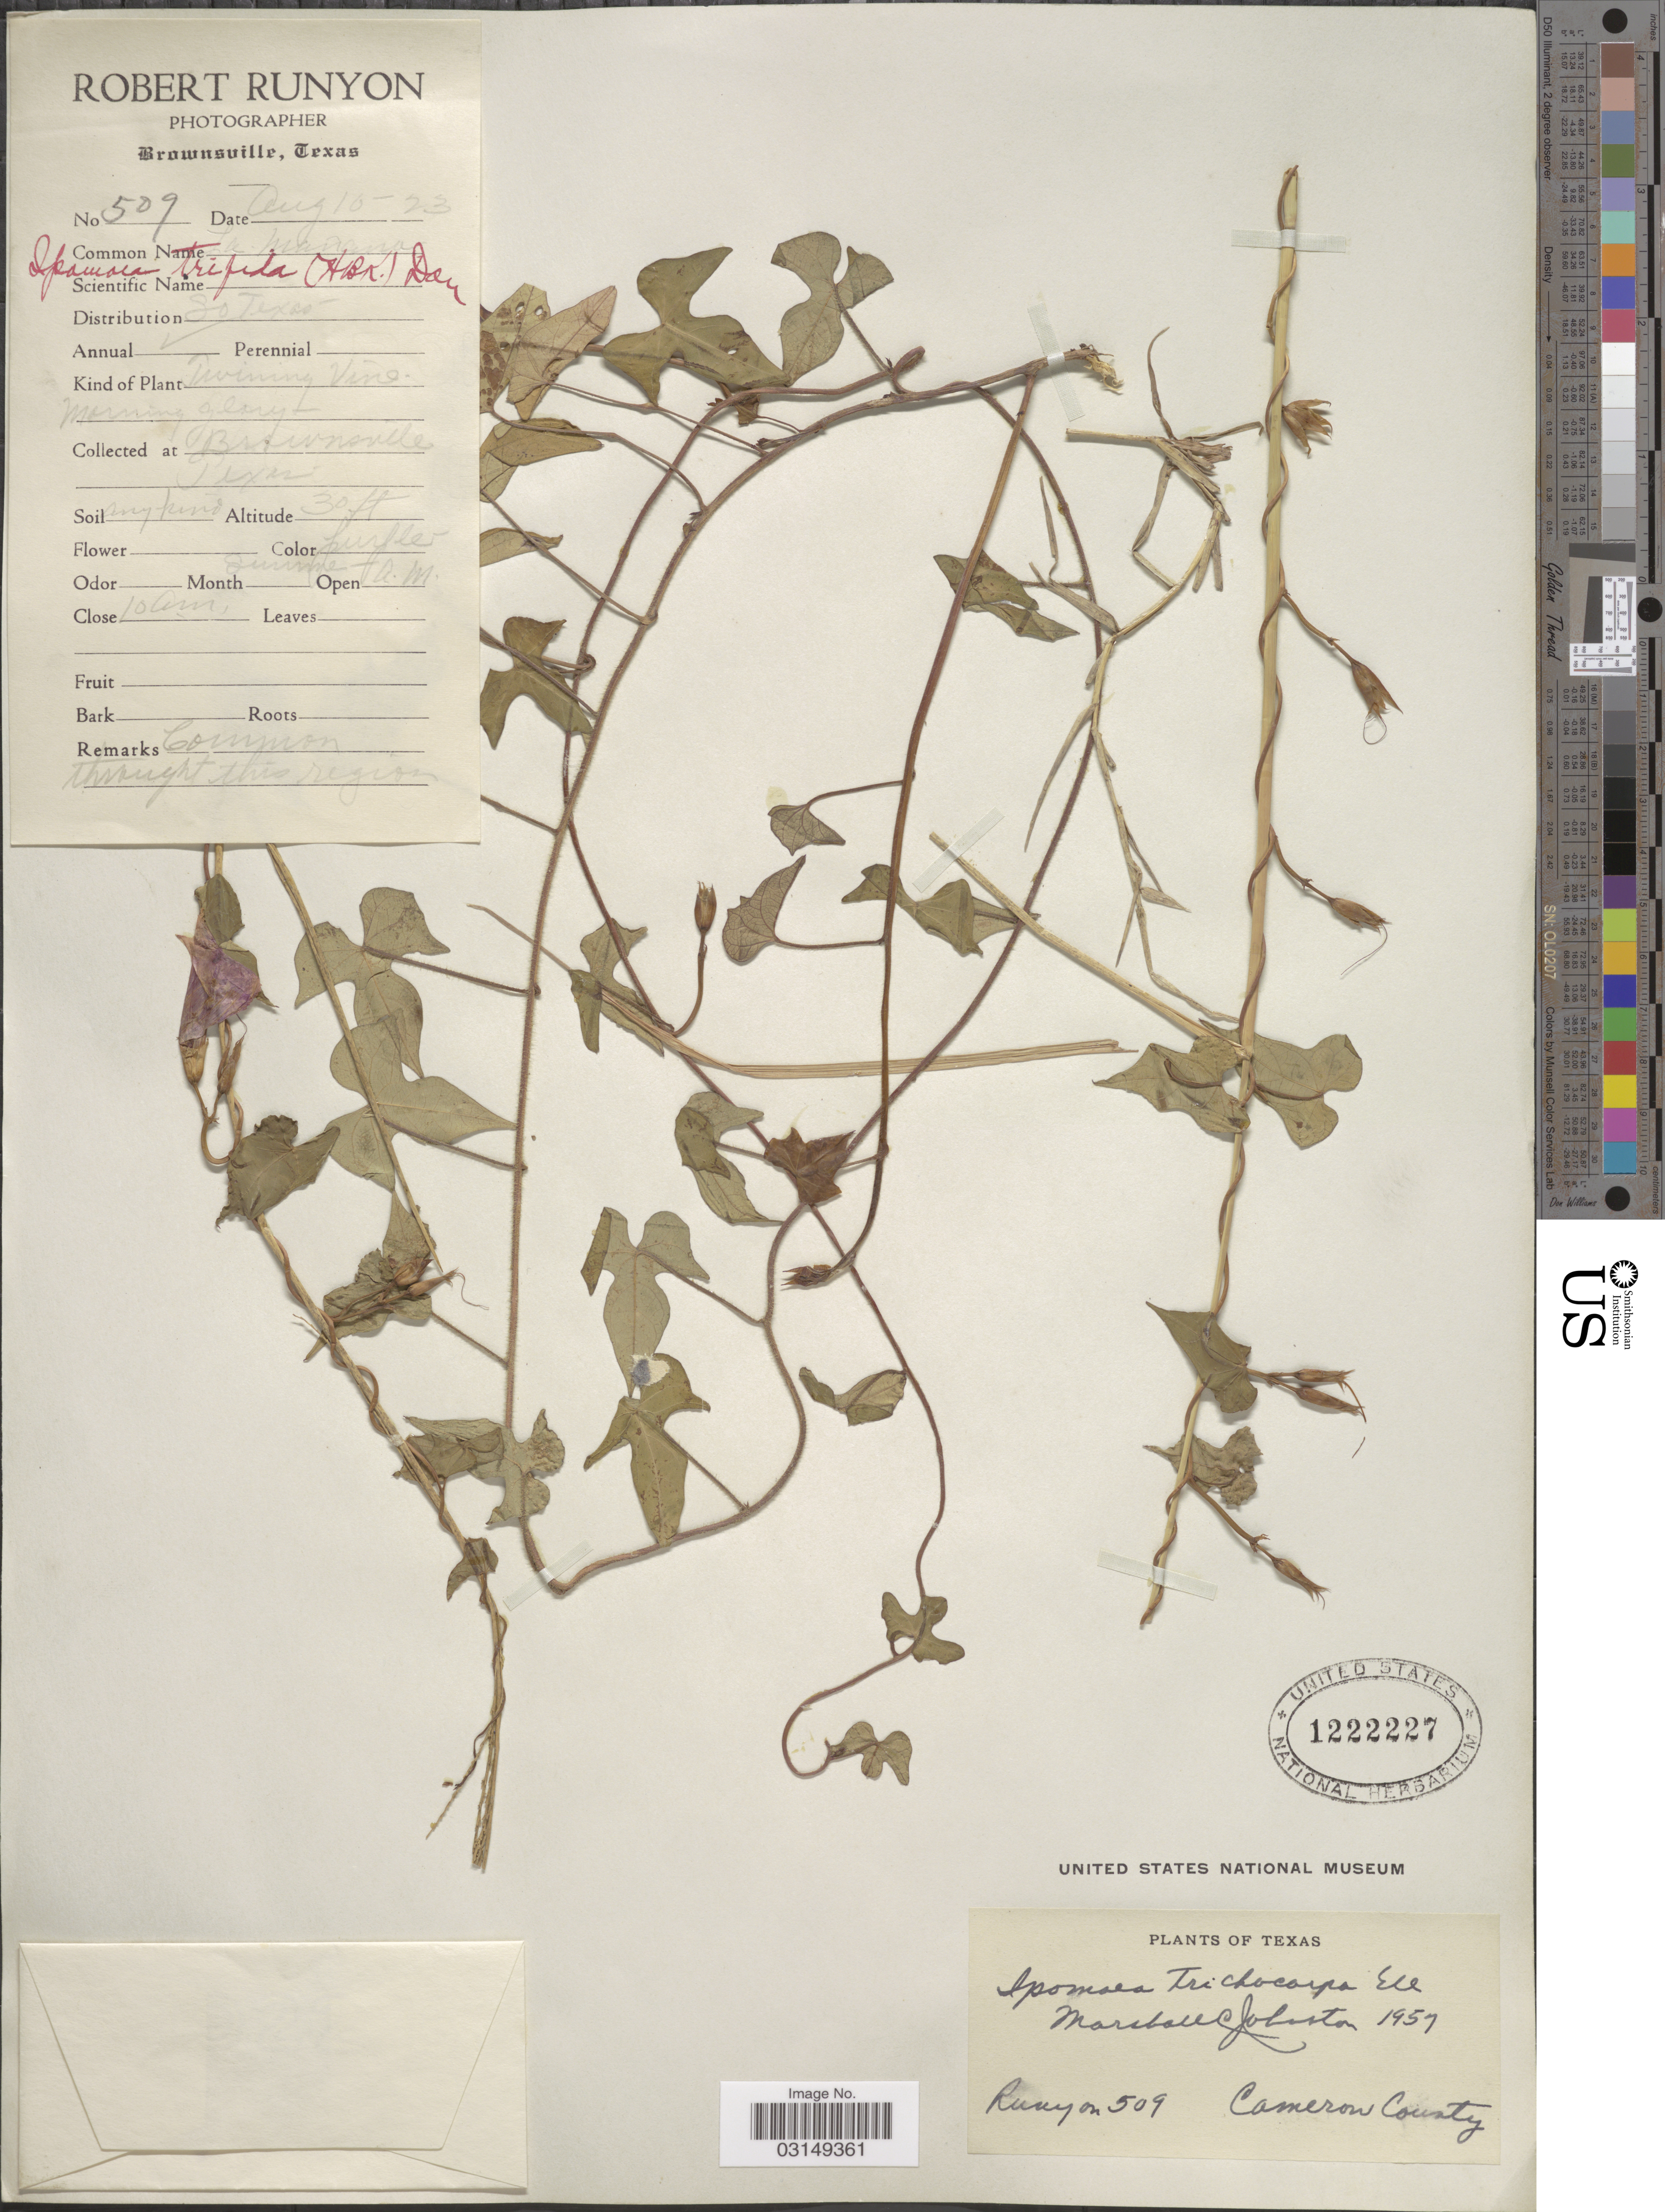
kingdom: Plantae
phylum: Tracheophyta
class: Magnoliopsida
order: Solanales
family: Convolvulaceae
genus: Ipomoea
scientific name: Ipomoea trichocarpa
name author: Elliott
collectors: R. Runyon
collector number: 509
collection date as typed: Transcribed d/m/y: 10/8/23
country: United States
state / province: Texas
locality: Cameron County. Browsnville.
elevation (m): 9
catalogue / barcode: US 1222227